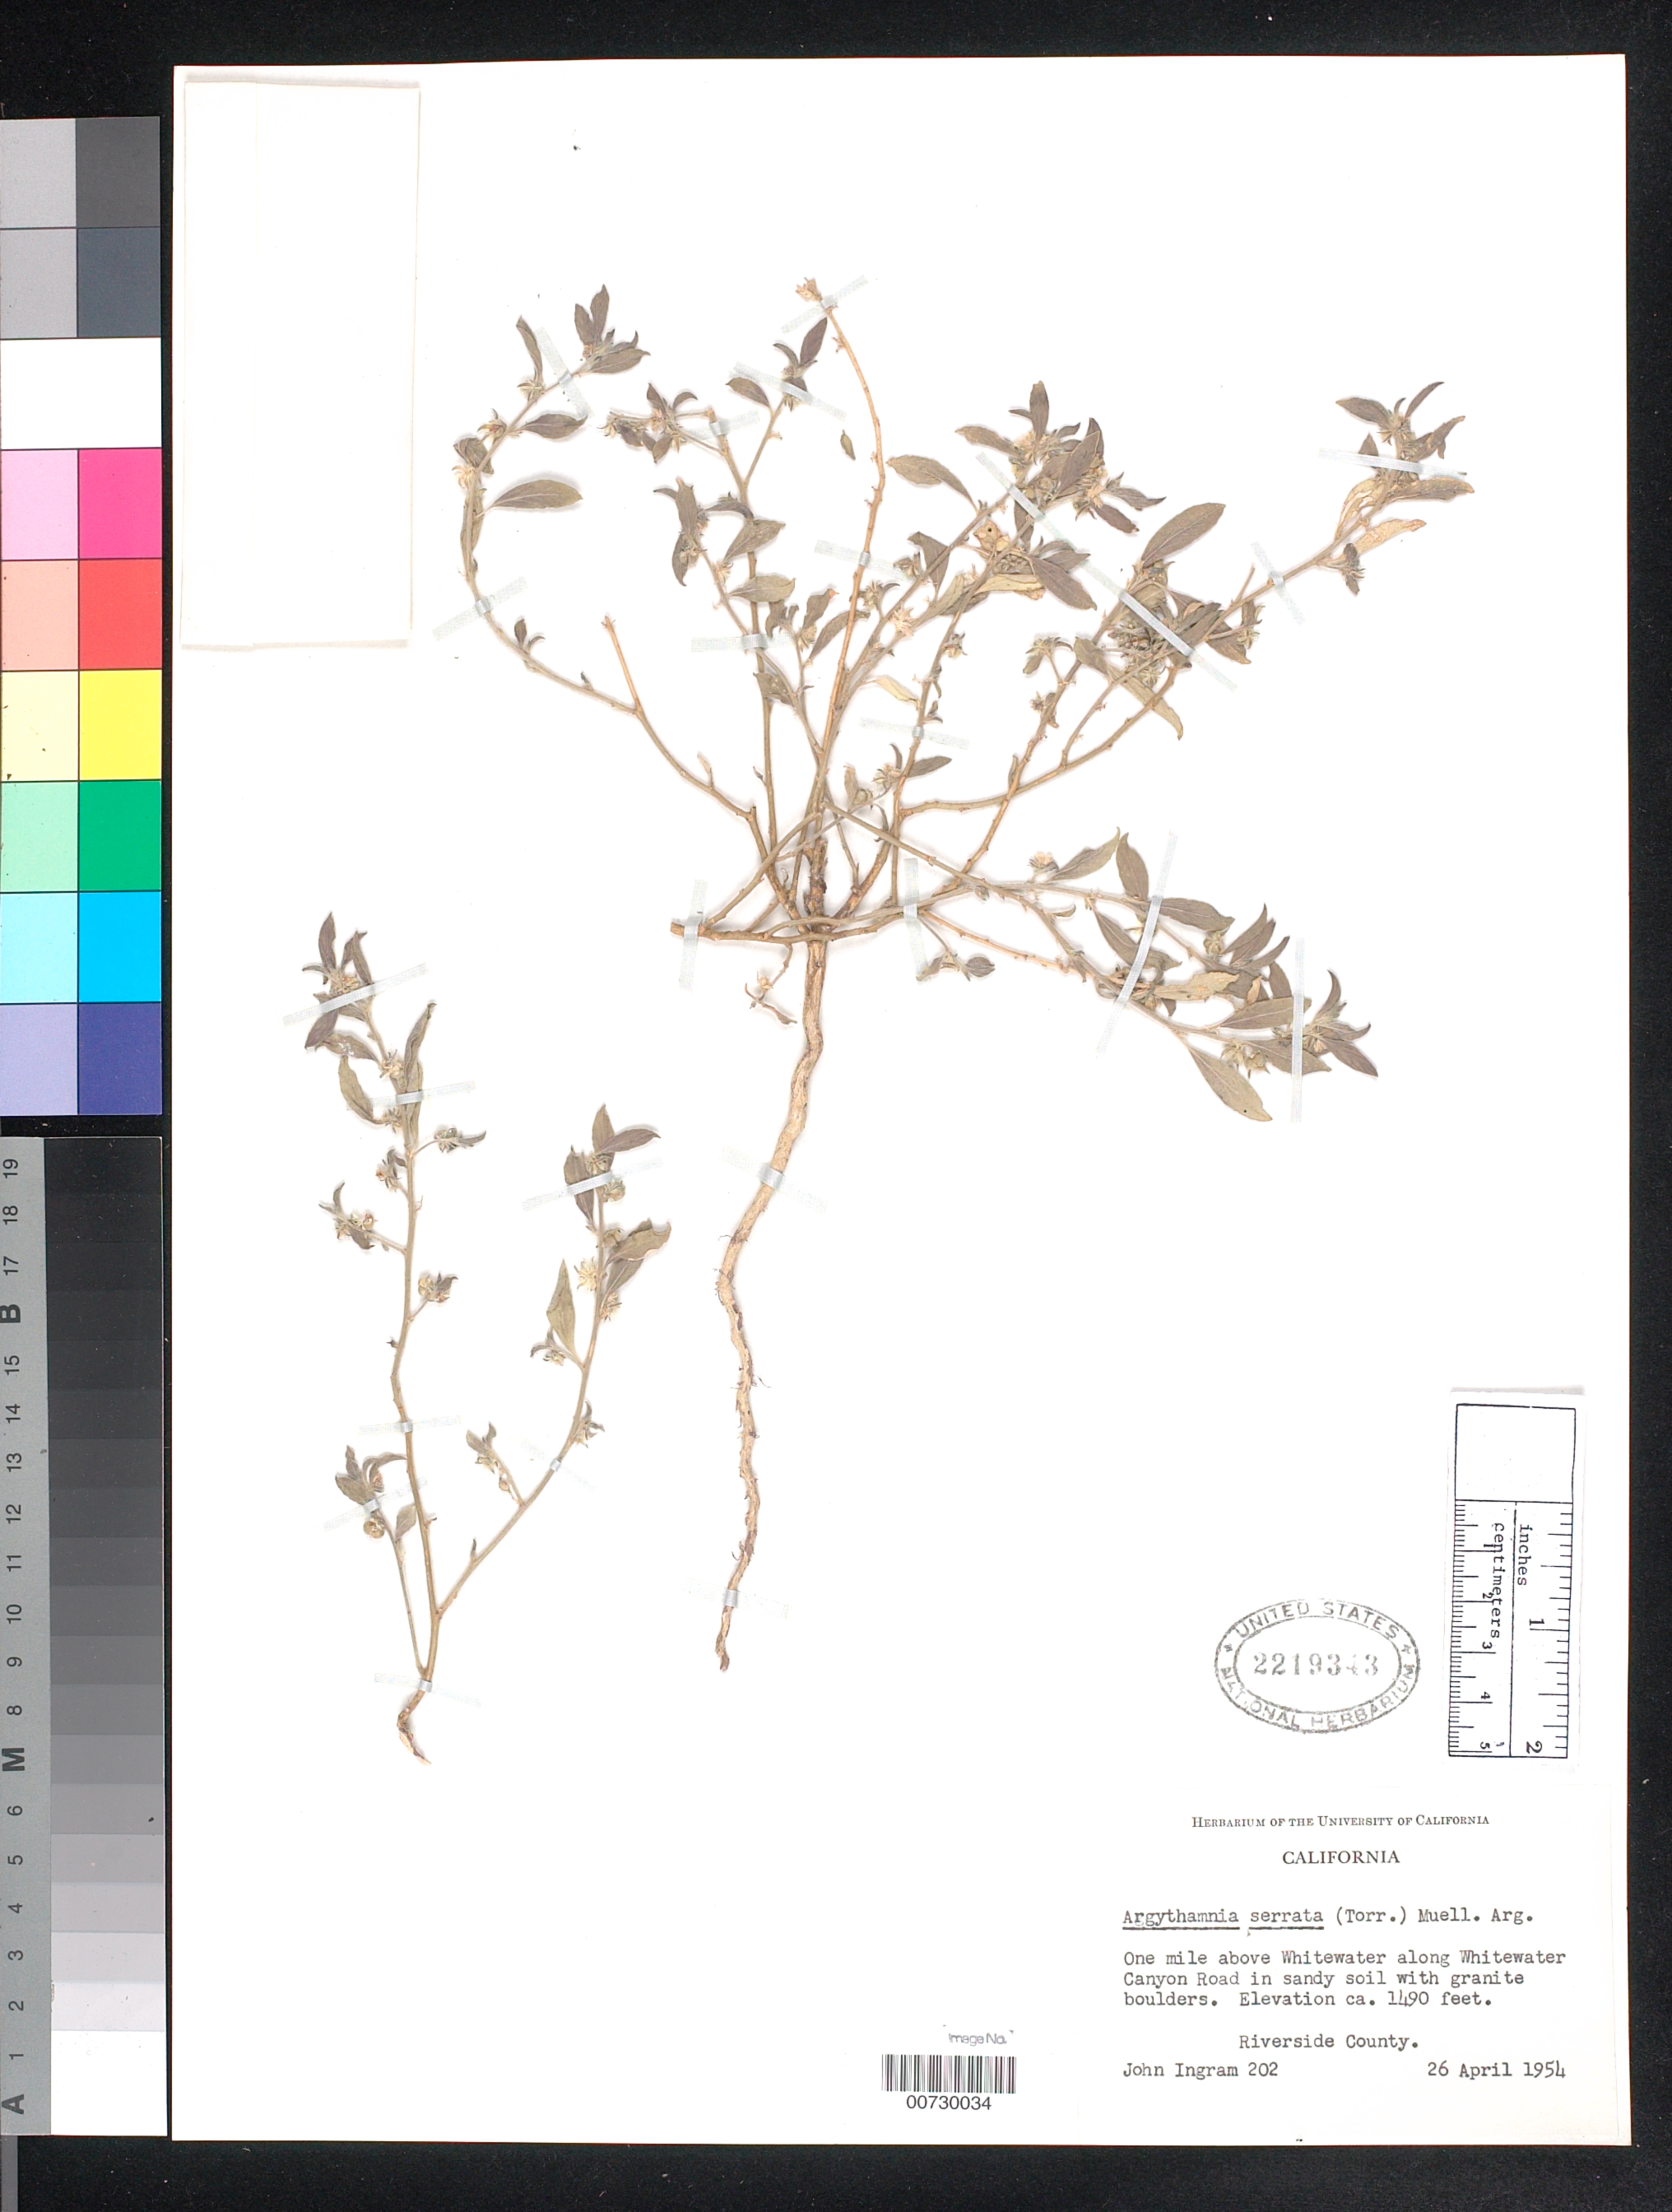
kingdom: Plantae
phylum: Tracheophyta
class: Magnoliopsida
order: Malpighiales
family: Euphorbiaceae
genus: Argythamnia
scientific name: Argythamnia serrata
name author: (Torr.) Müll. Arg.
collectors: J. Ingram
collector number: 202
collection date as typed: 26 Apr 1954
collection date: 1954-04-26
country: United States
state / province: California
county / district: Riverside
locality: One mile above Whitewater along Whitewater Canyon Road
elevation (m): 454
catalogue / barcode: US 2219343